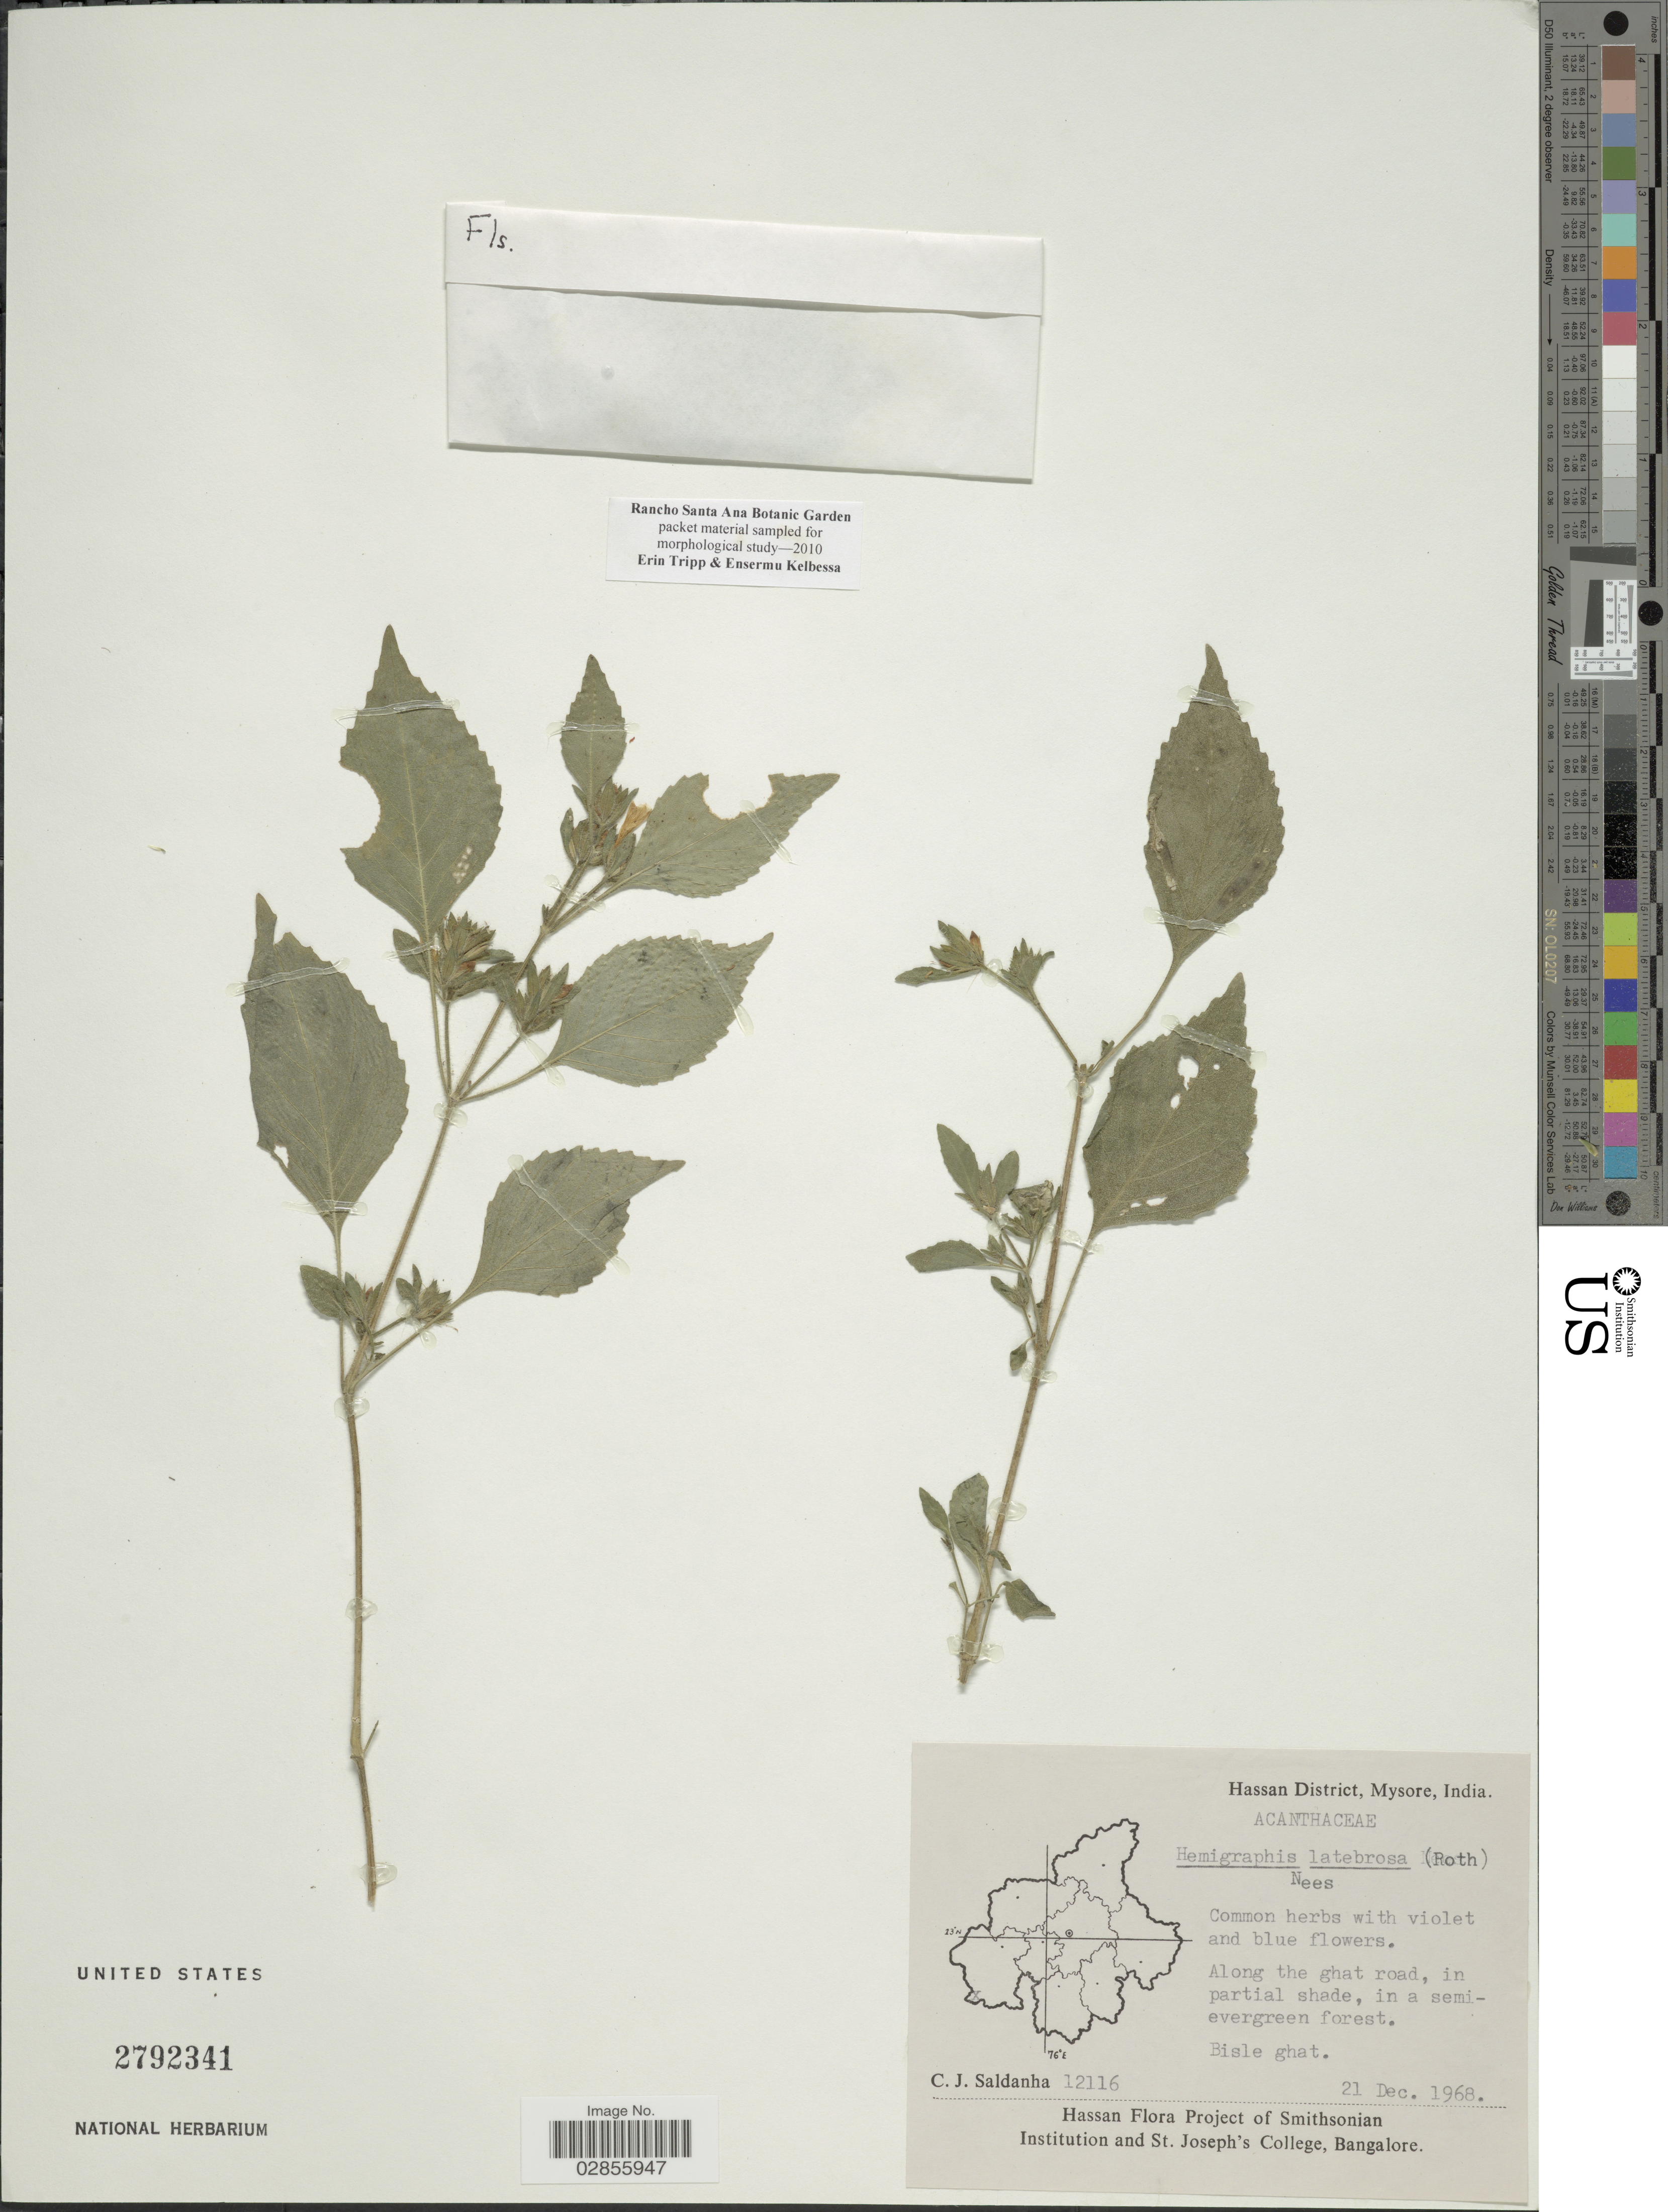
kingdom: Plantae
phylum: Tracheophyta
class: Magnoliopsida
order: Lamiales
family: Acanthaceae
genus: Hemigraphis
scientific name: Hemigraphis latebrosa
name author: (A. Roth) Nees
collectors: C. J. Saldanha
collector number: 12116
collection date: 1968-12-21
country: India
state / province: Karnataka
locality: Hassan District, Mysore. Along the ghat road. Bisle ghat.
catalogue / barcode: US 2792341